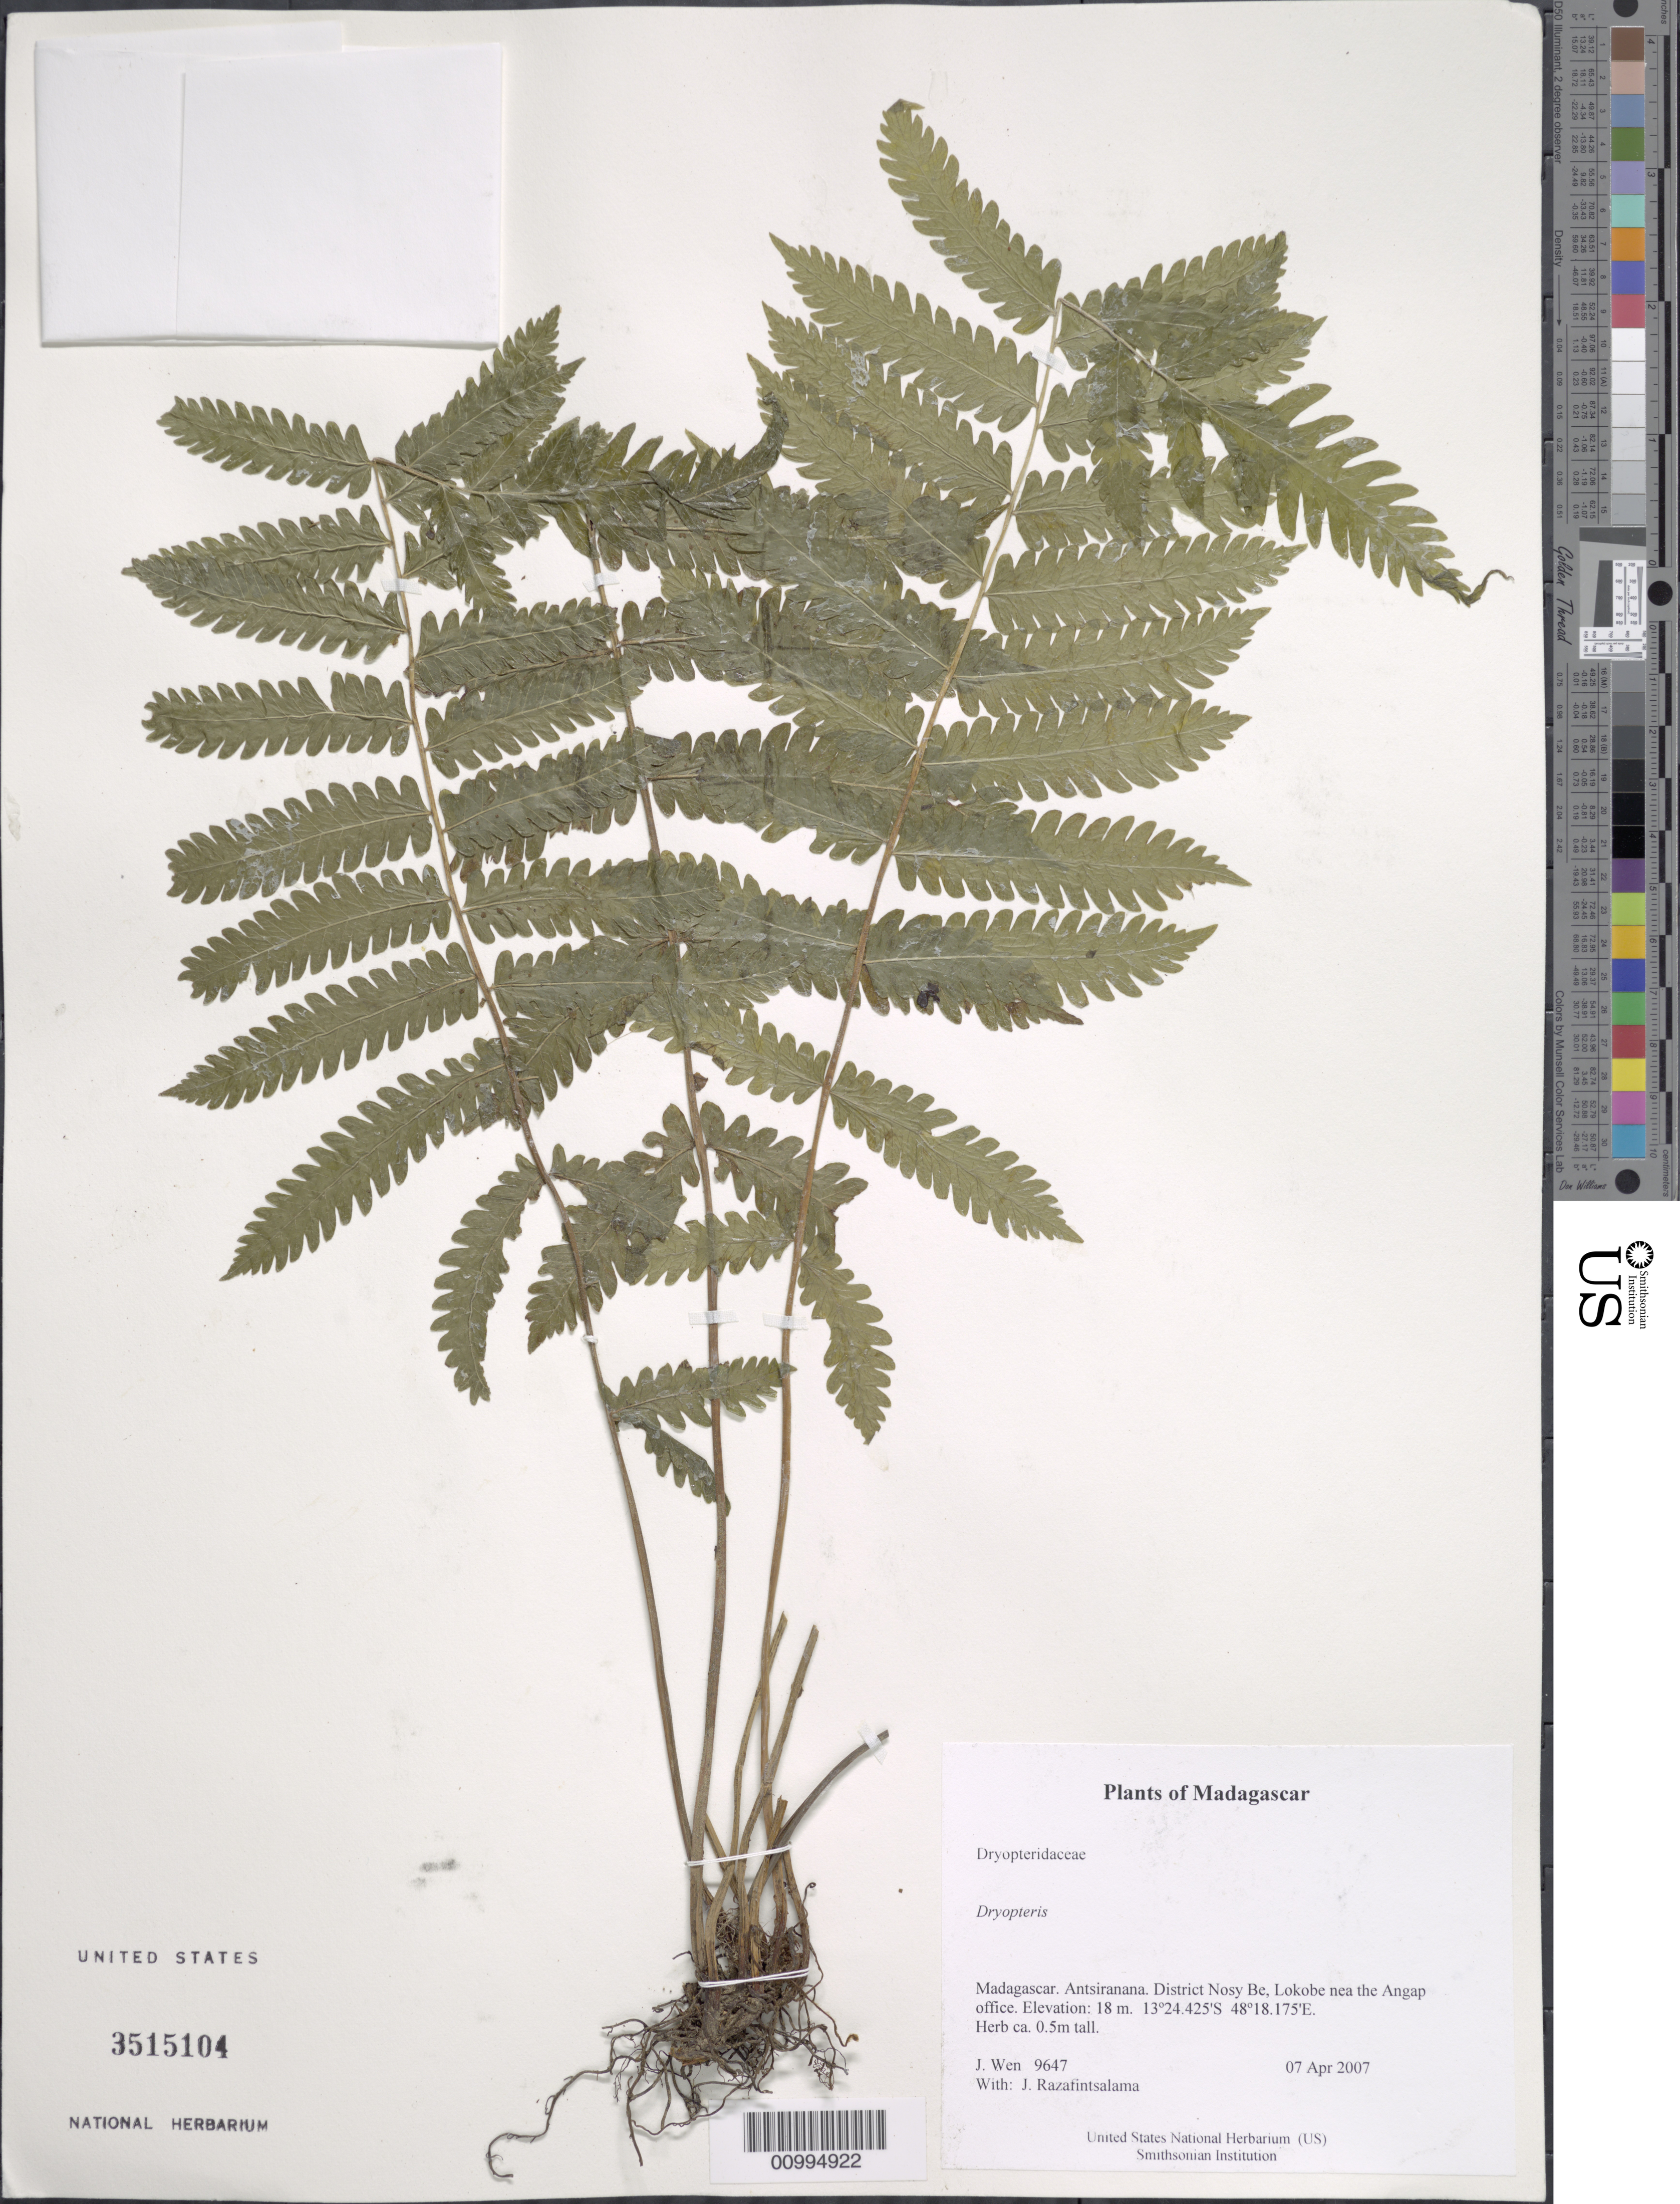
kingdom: Plantae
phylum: Tracheophyta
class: Polypodiopsida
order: Polypodiales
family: Thelypteridaceae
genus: Cyclosorus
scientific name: Cyclosorus sp.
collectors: J. Wen & J. Razafintsalama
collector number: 9647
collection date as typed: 07 Apr 2007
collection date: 2007-04-07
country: Madagascar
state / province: Diana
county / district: Nosy Be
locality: District Nosy Be, Lokobe nea the Angap office.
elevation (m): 18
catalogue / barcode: US 3515104